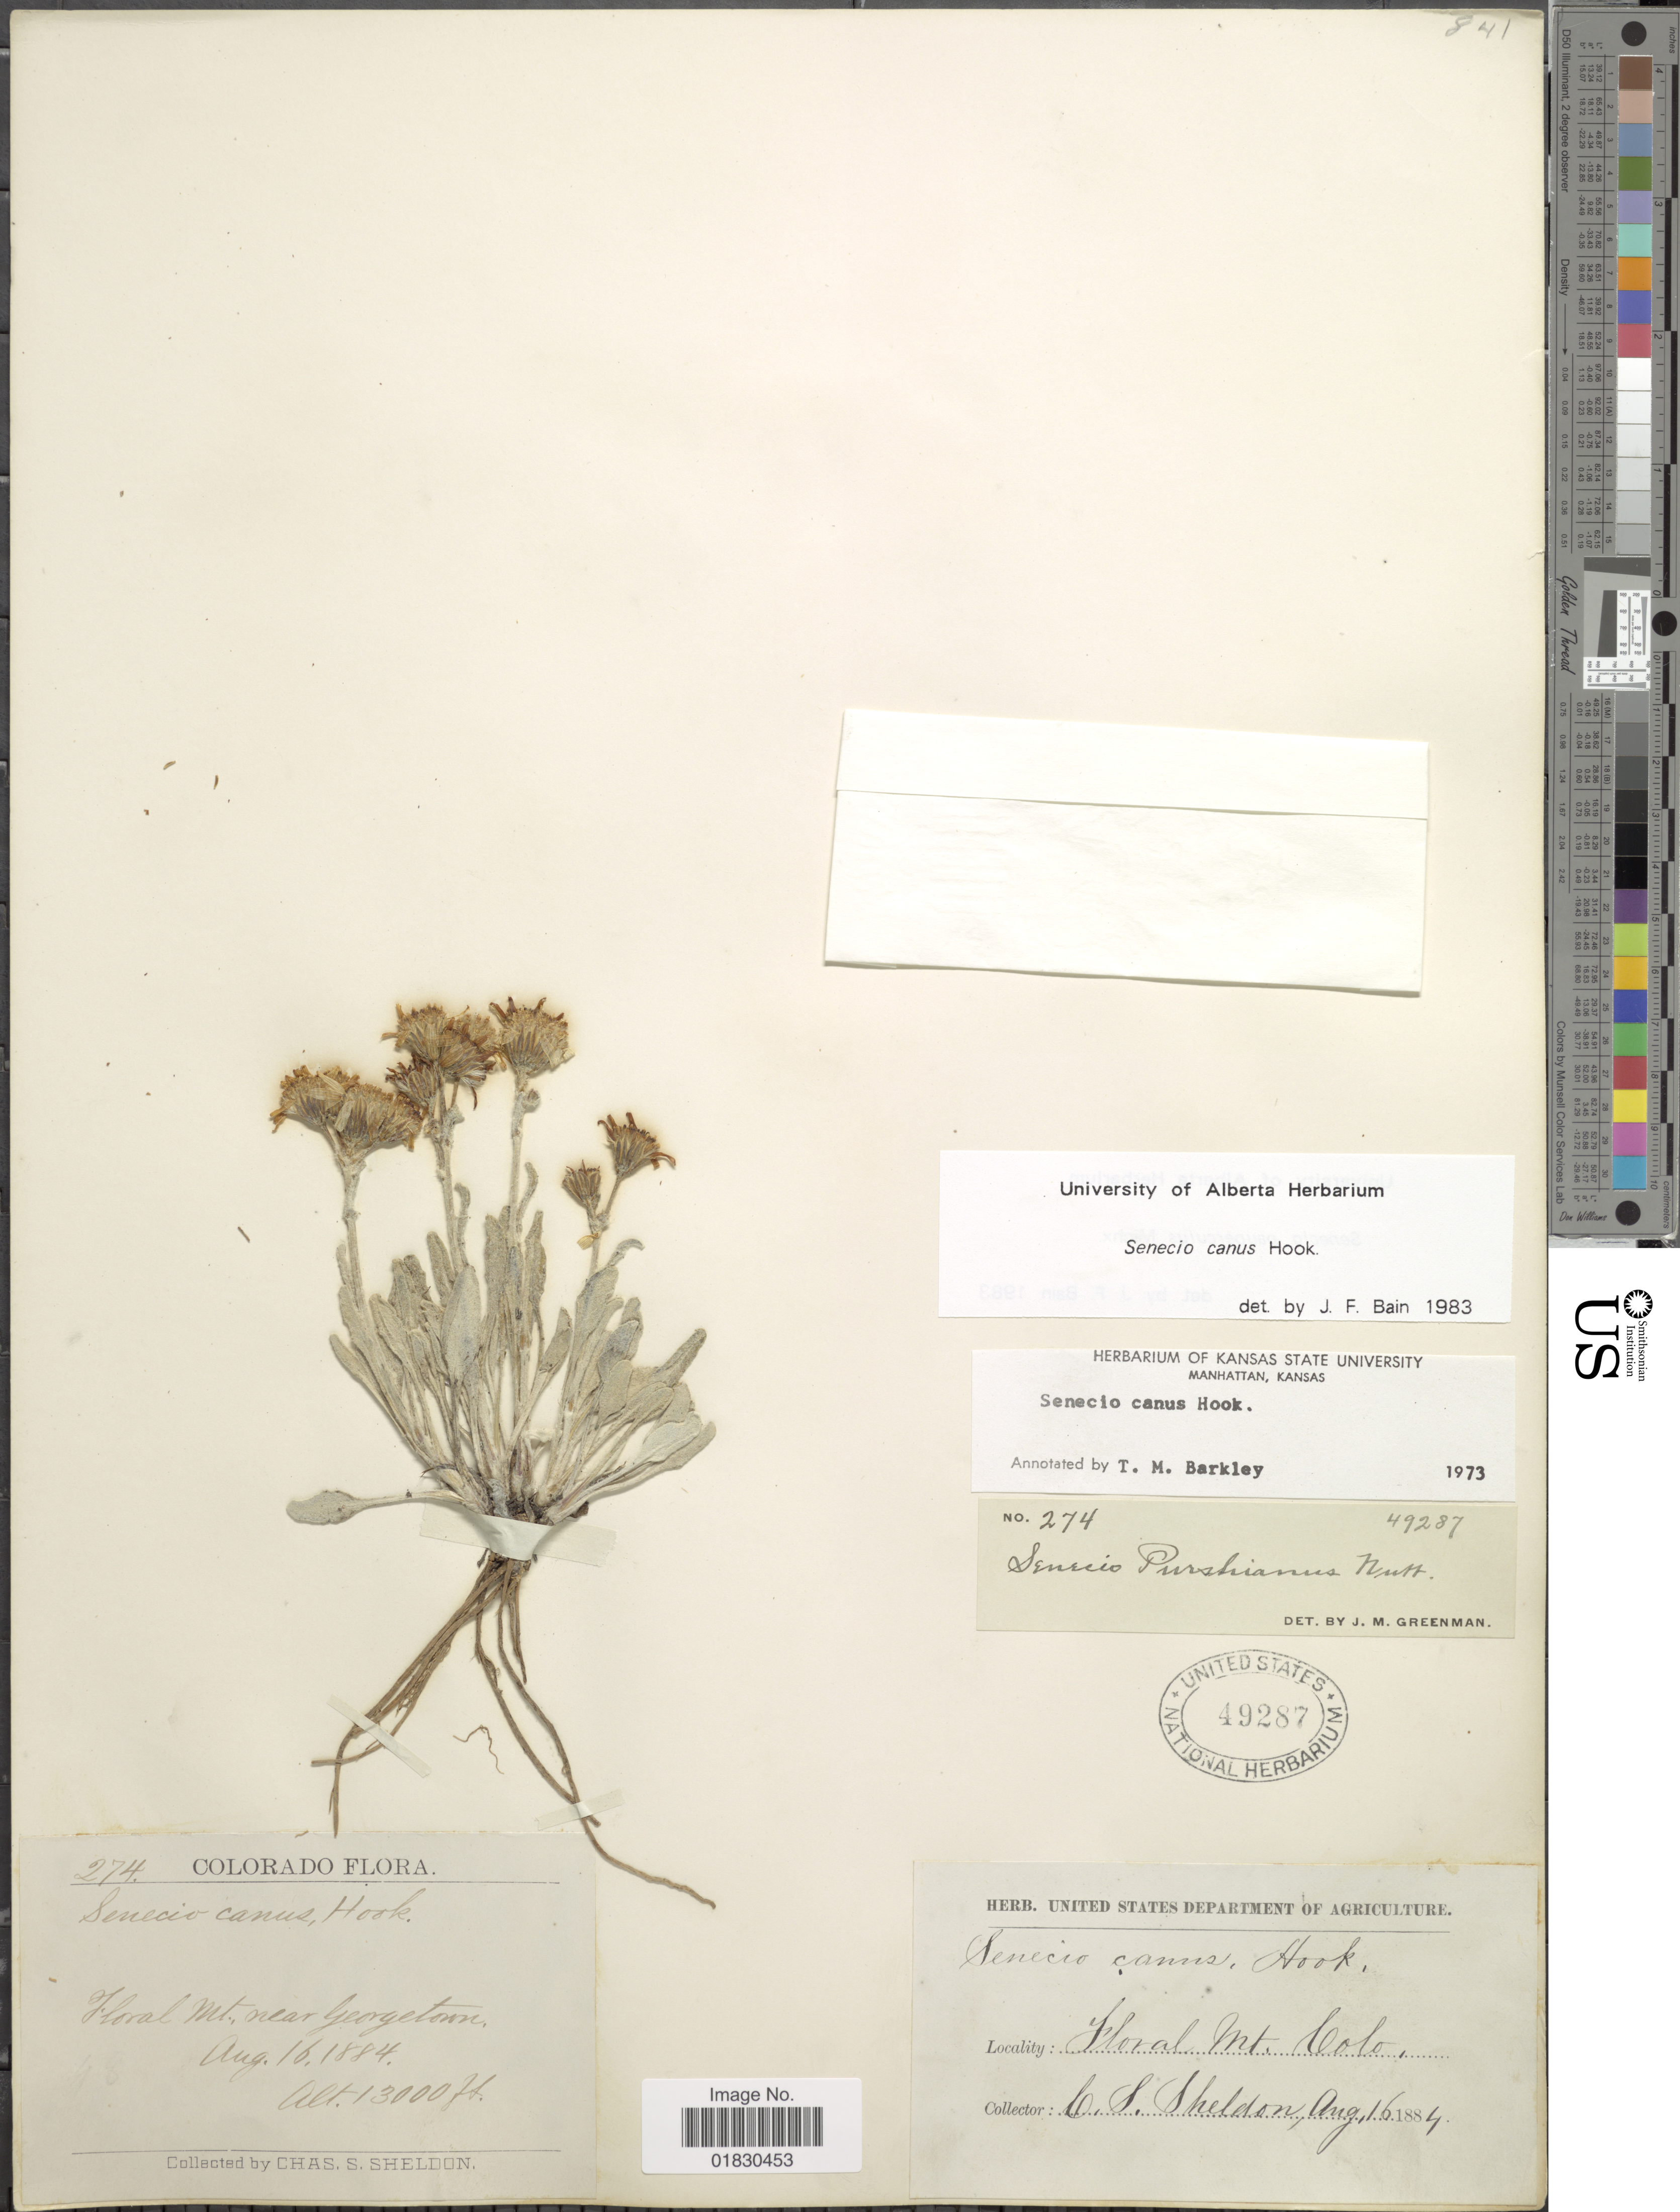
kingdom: Plantae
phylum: Tracheophyta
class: Magnoliopsida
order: Asterales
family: Asteraceae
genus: Packera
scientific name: Packera cana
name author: (Hook.) W.A. Weber & Á. Löve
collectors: C. S. Sheldon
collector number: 274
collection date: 1884-08-16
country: United States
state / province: Colorado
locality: Floral Mt., near Georgetown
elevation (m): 3962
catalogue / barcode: US 49287